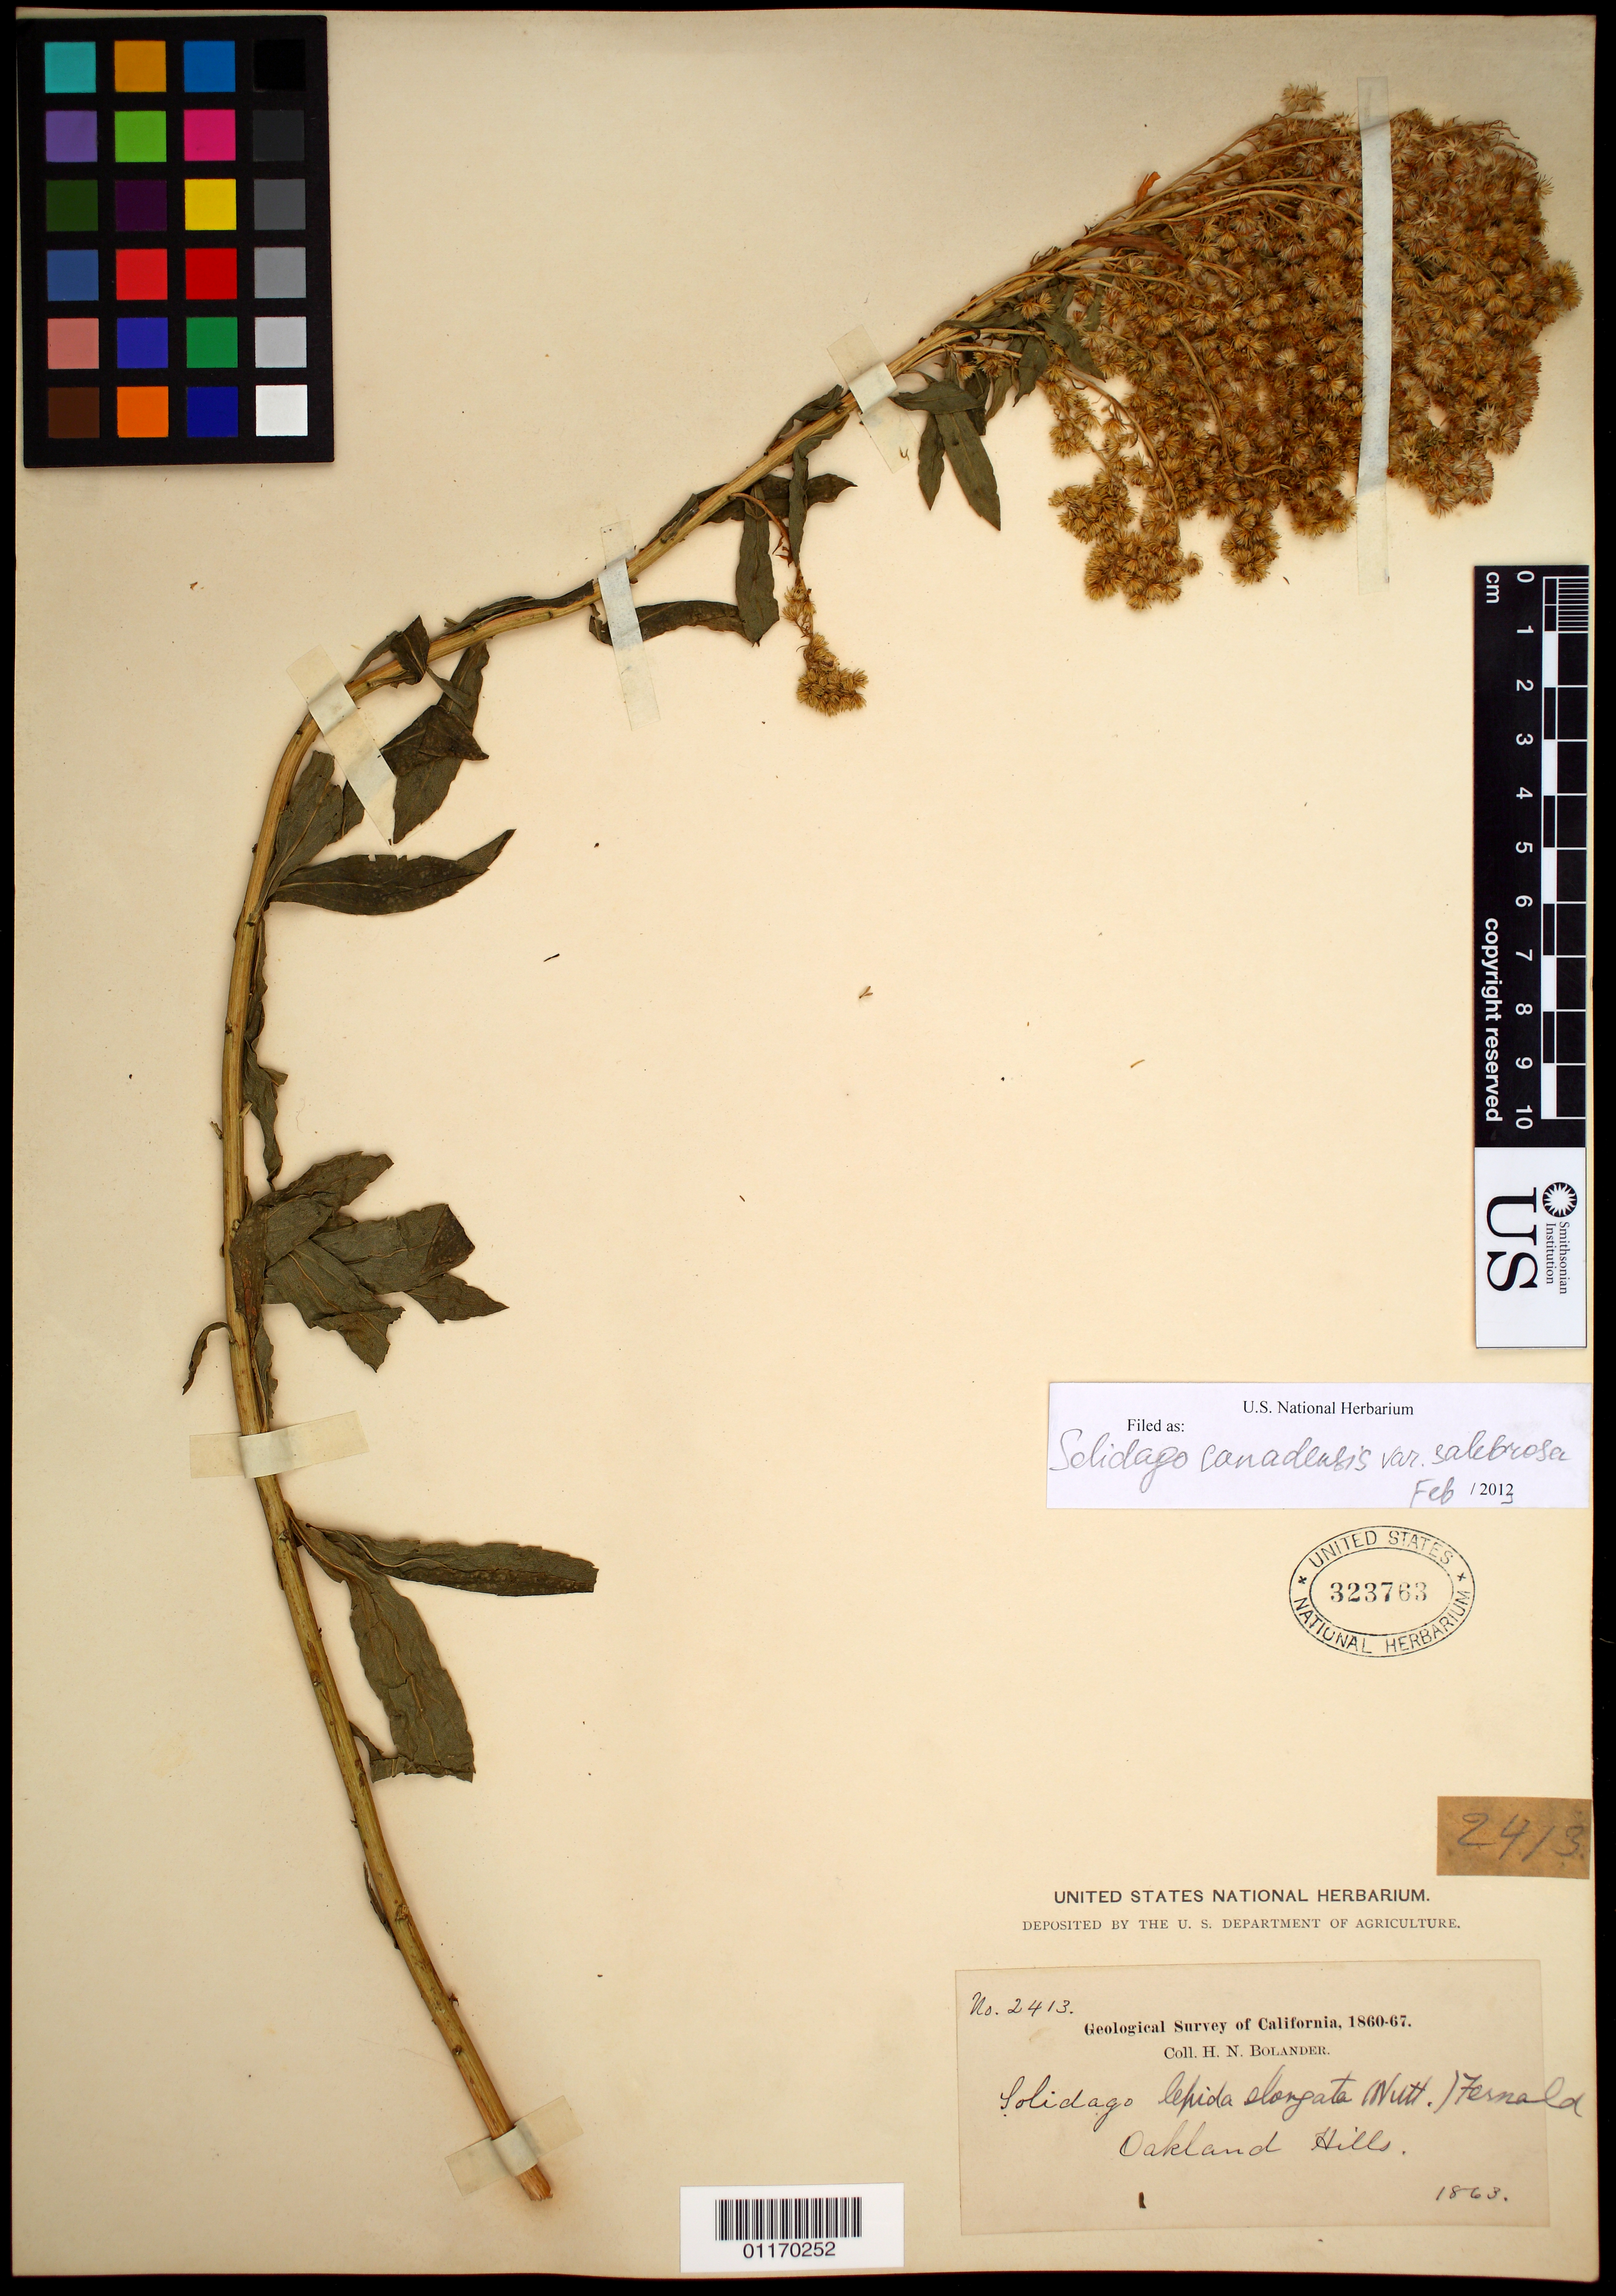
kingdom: Plantae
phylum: Tracheophyta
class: Magnoliopsida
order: Asterales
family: Asteraceae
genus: Solidago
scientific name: Solidago canadensis var. salebrosa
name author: (Piper) M.E. Jones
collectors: H. Bolander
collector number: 2413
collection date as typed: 1863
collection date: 1863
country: United States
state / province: California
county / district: Alameda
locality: Oakland Hills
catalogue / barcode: US 323763